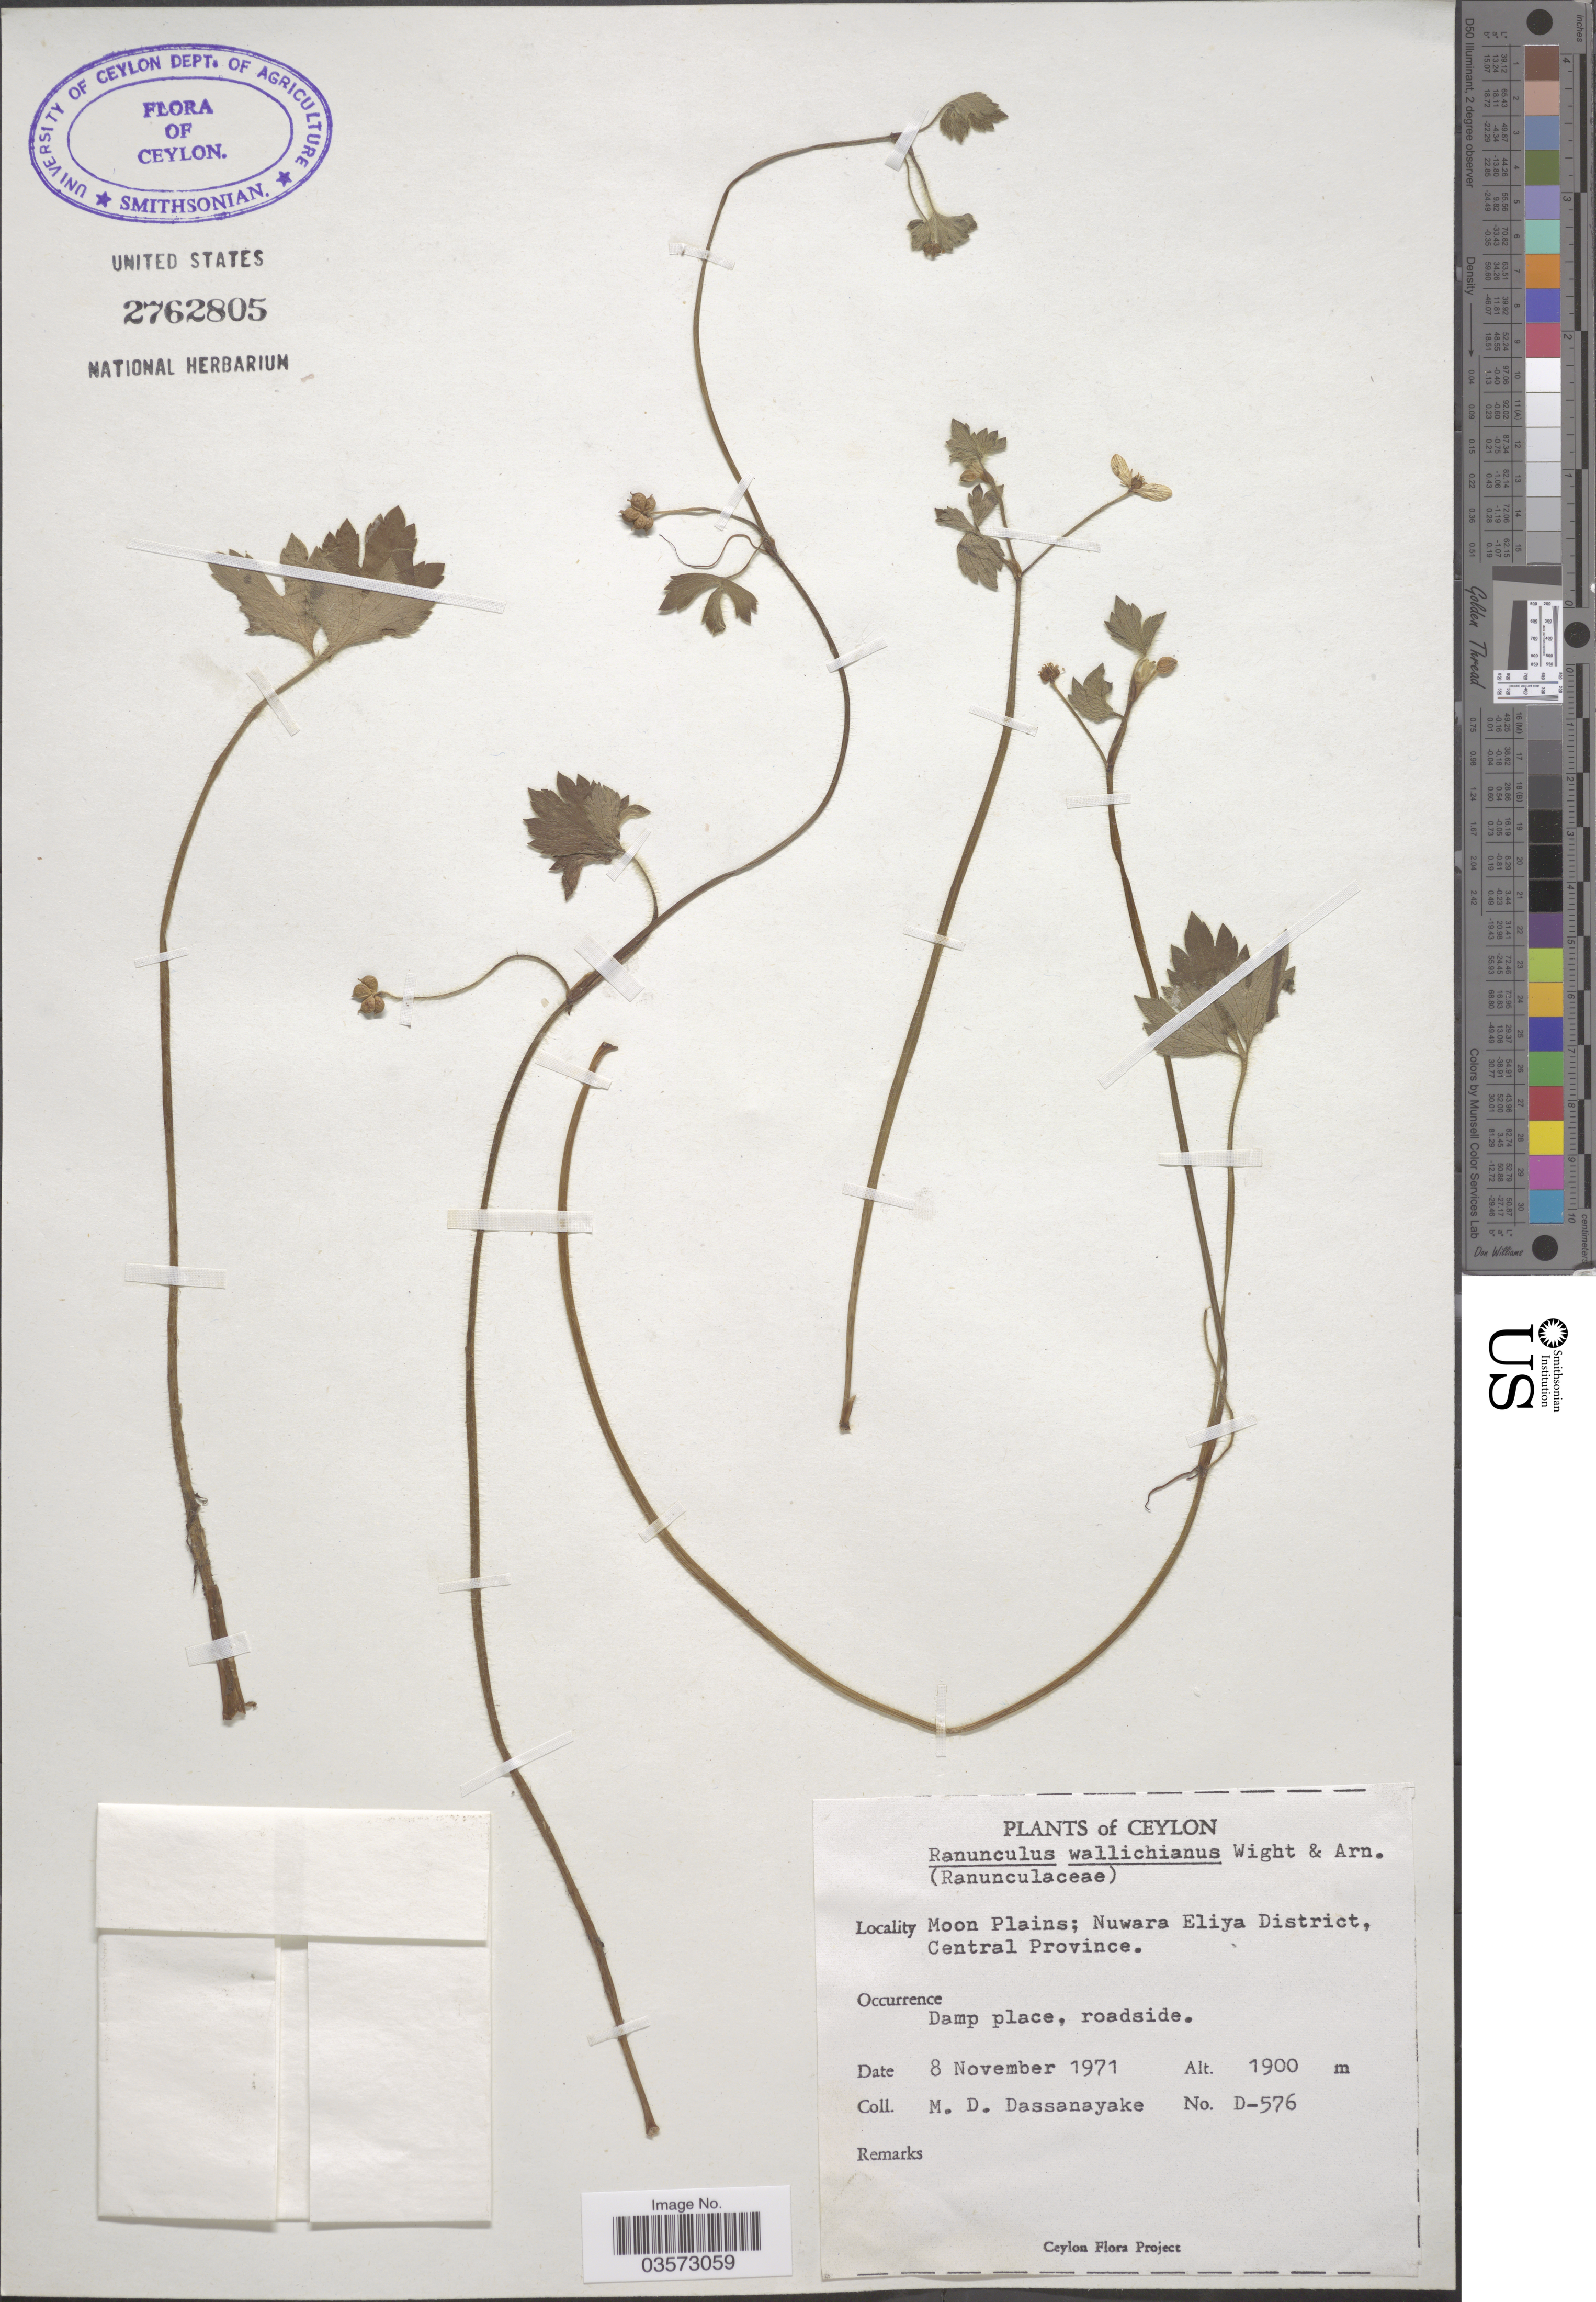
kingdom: Plantae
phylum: Tracheophyta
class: Magnoliopsida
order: Ranunculales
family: Ranunculaceae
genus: Ranunculus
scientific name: Ranunculus wallichianus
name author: Wight & Arn.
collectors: M. D. Dassanayake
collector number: D-576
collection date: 1971-11-08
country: Sri Lanka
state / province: Central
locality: Ceylon. Moon Plains; Nuwara Eliya District.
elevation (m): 1900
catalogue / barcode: US 2762805